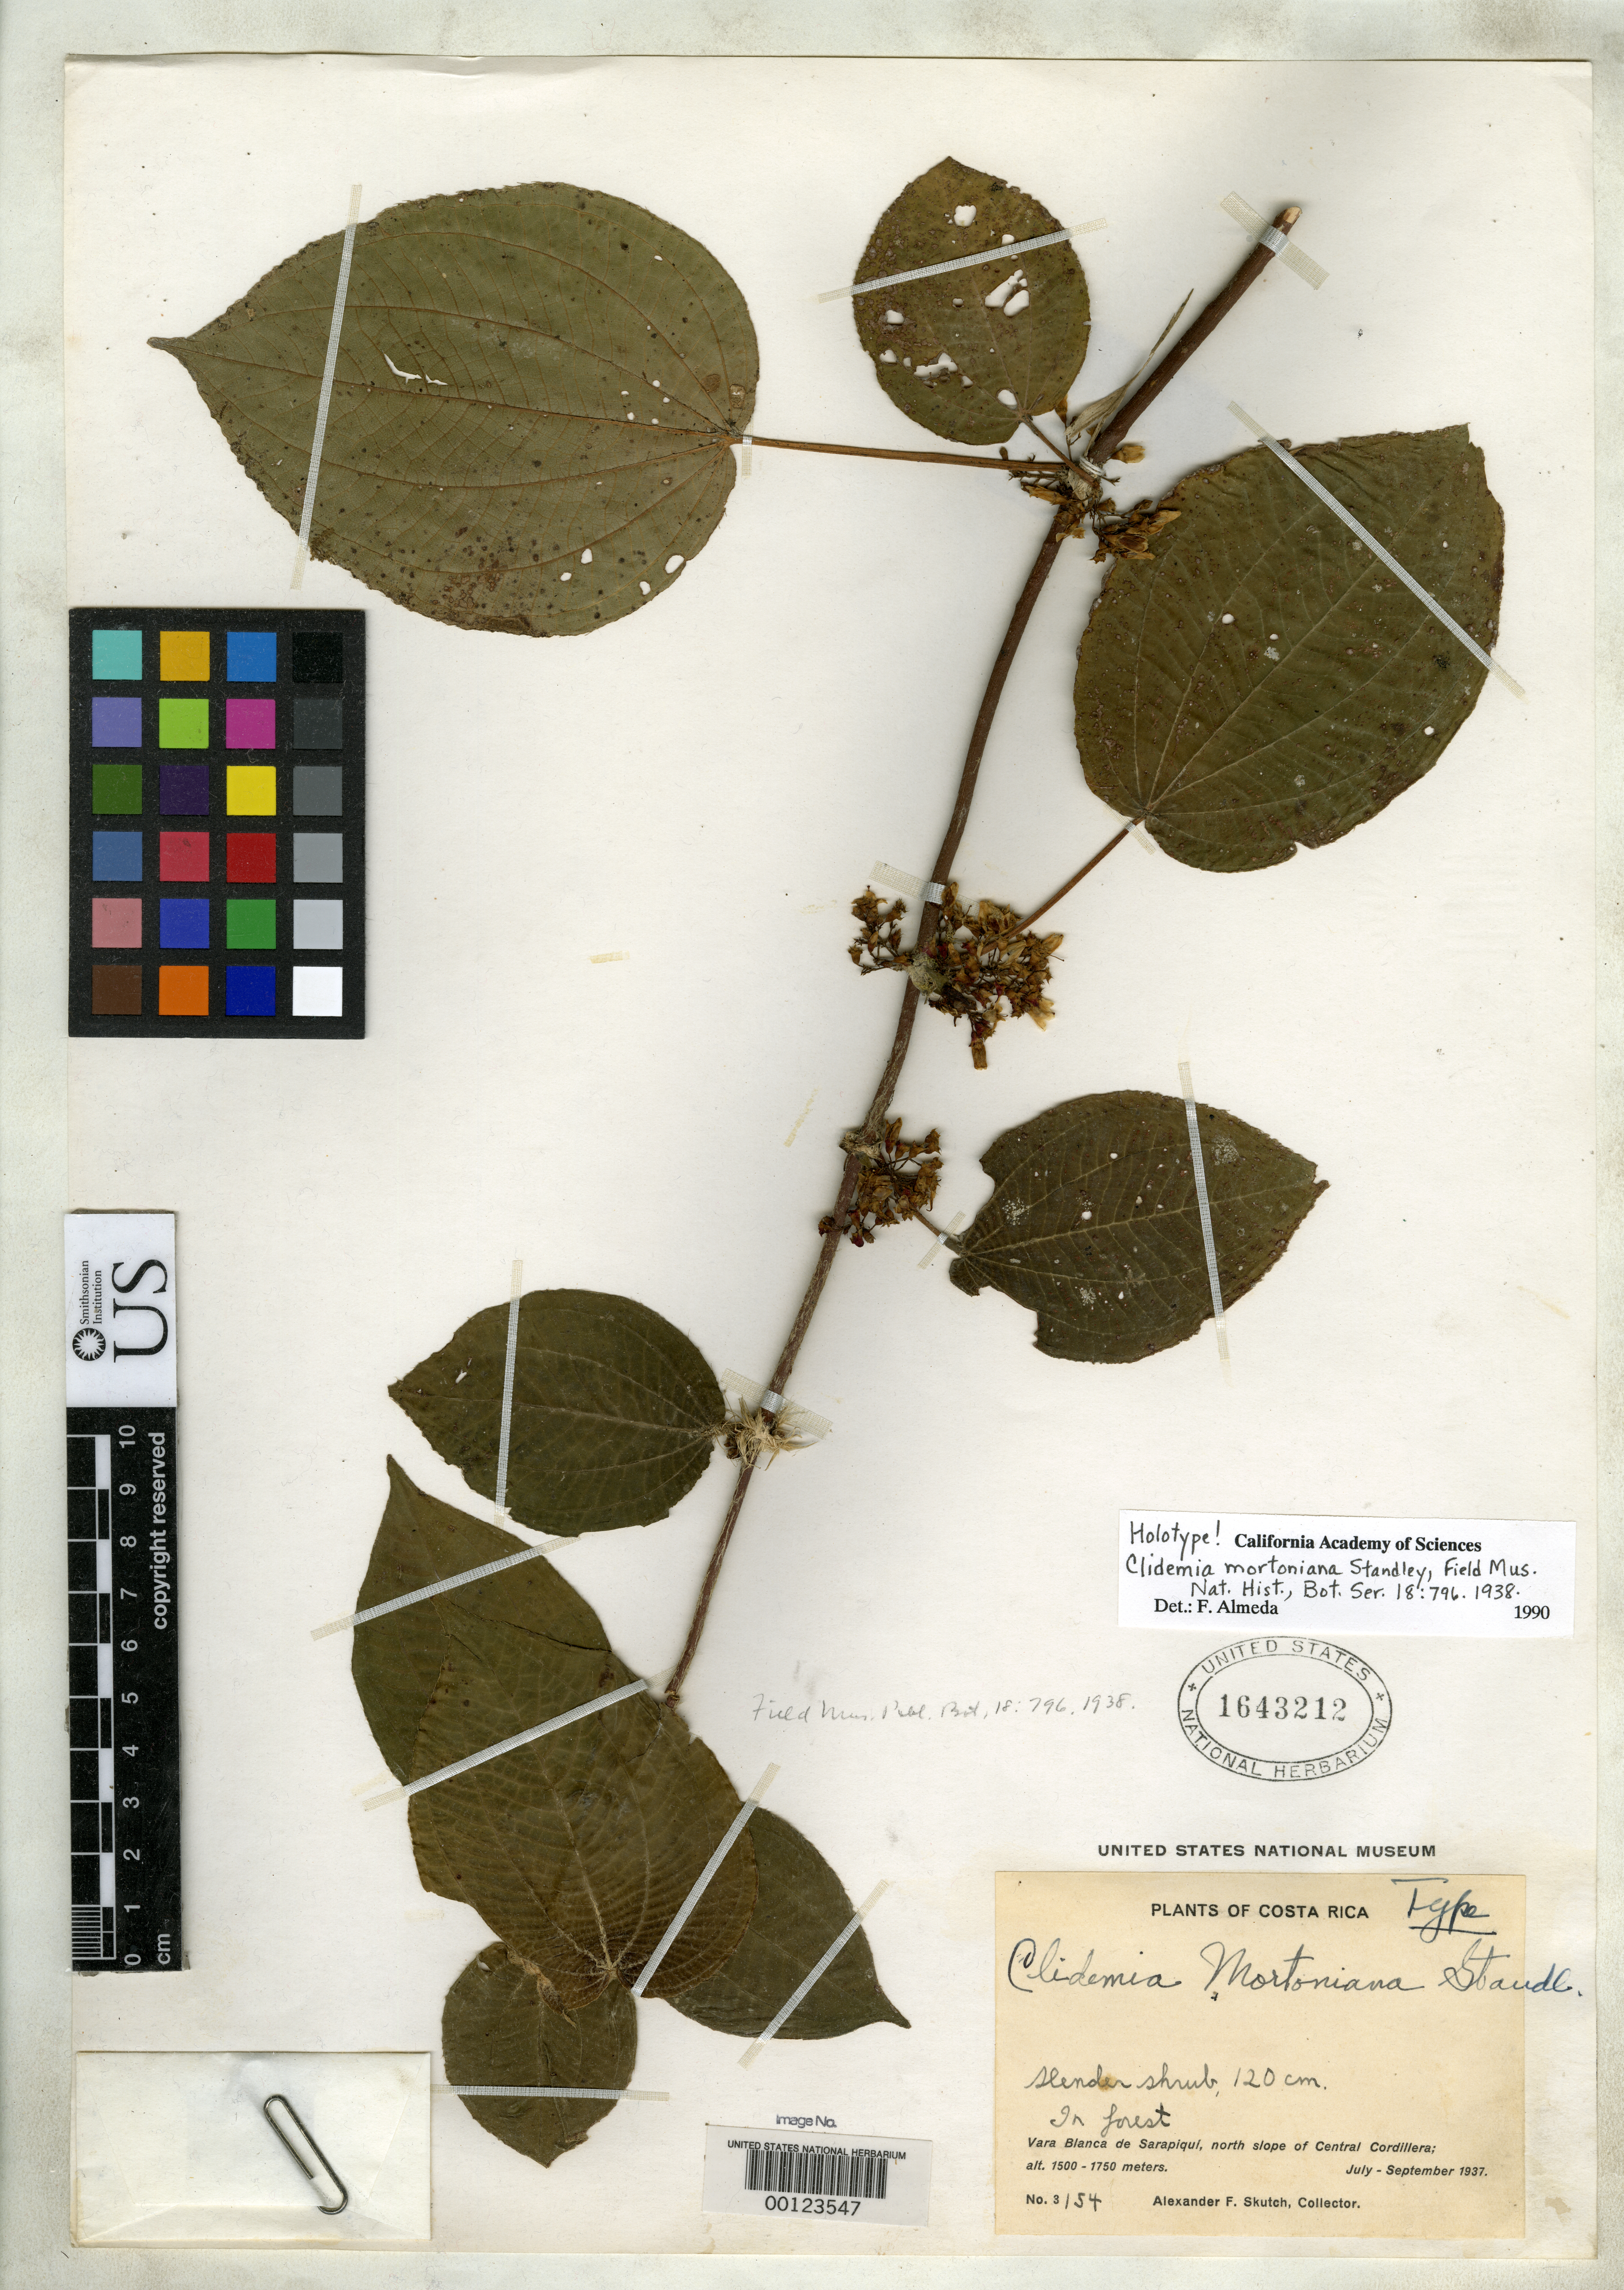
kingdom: Plantae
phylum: Tracheophyta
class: Magnoliopsida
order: Myrtales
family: Melastomataceae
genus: Clidemia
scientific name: Clidemia mortoniana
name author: Standl.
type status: Holotype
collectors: A. F. Skutch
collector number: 3154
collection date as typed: Jun 1937 to -- Sep 1937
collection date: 1937-06/1937-09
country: Costa Rica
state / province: San José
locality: Vara Blanca de Sarapiqui.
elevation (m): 1500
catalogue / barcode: US 1643212